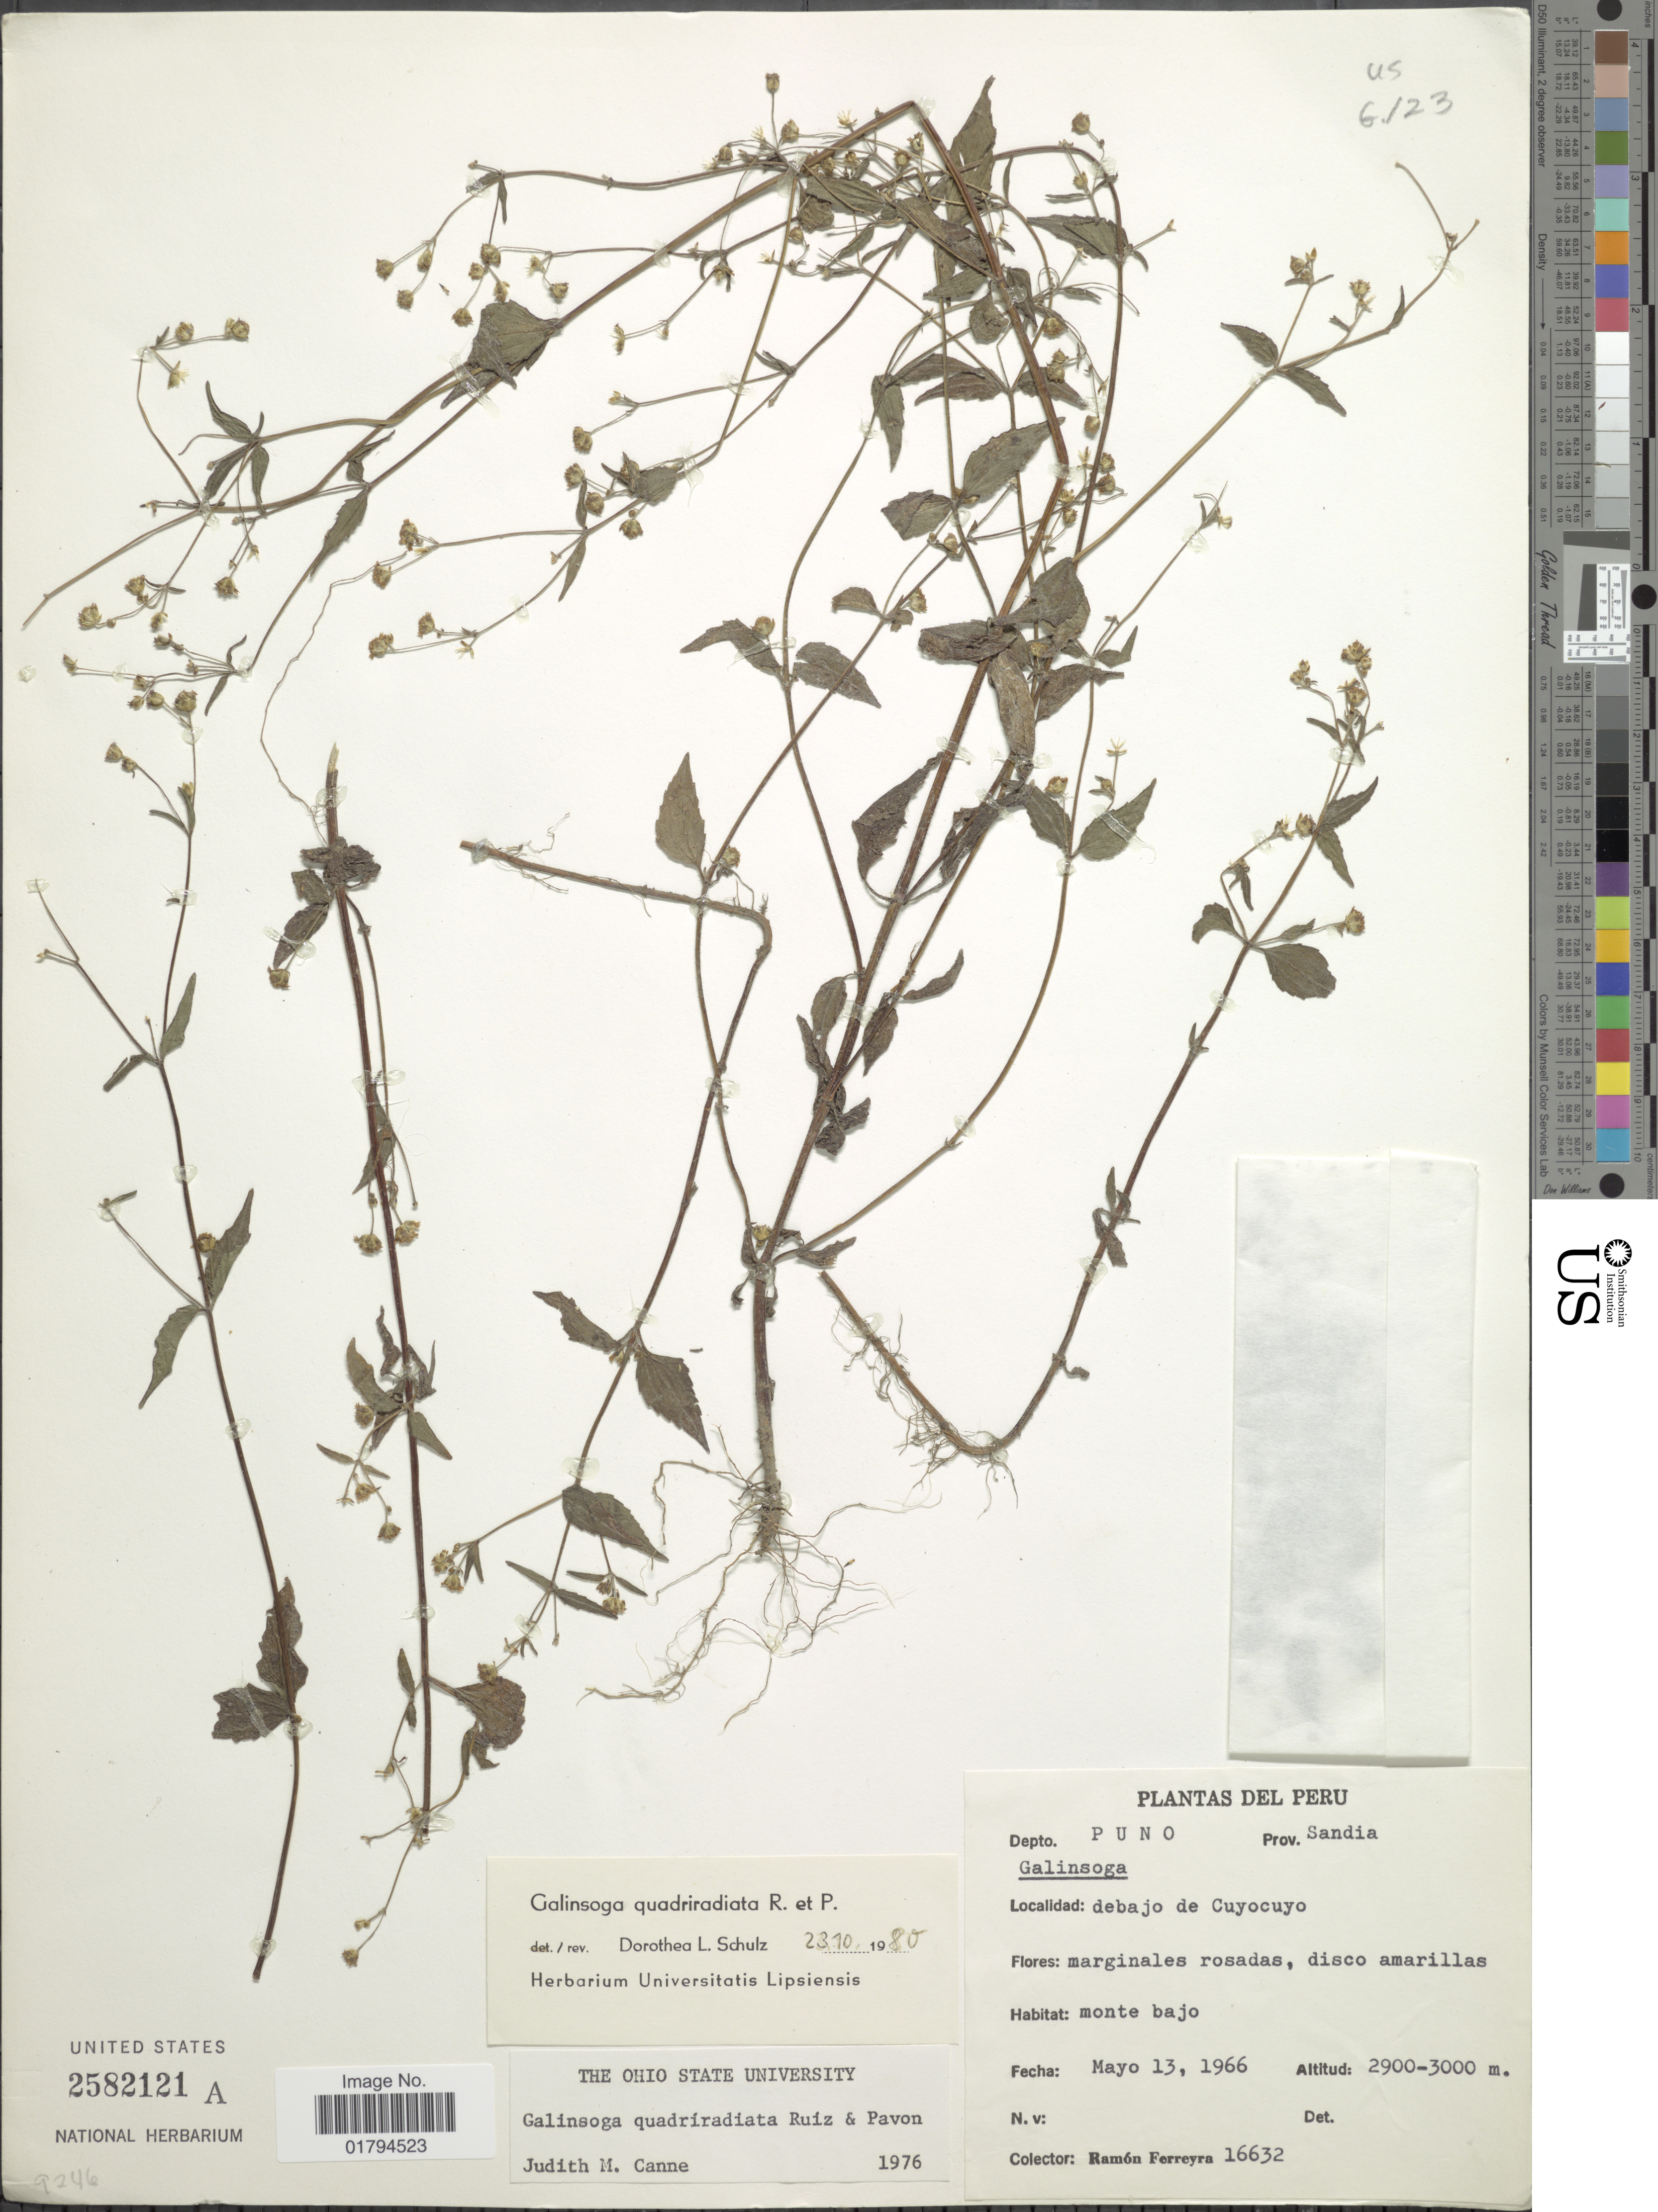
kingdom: Plantae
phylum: Tracheophyta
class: Magnoliopsida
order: Asterales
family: Asteraceae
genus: Galinsoga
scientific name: Galinsoga quadriradiata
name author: Ruiz & Pav.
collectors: R. A. Ferreyra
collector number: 16632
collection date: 1966-05-13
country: Peru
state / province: Puno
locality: Prov. sandia. Debajo de Cuyocuyo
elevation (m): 2900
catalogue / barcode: US 2582121A